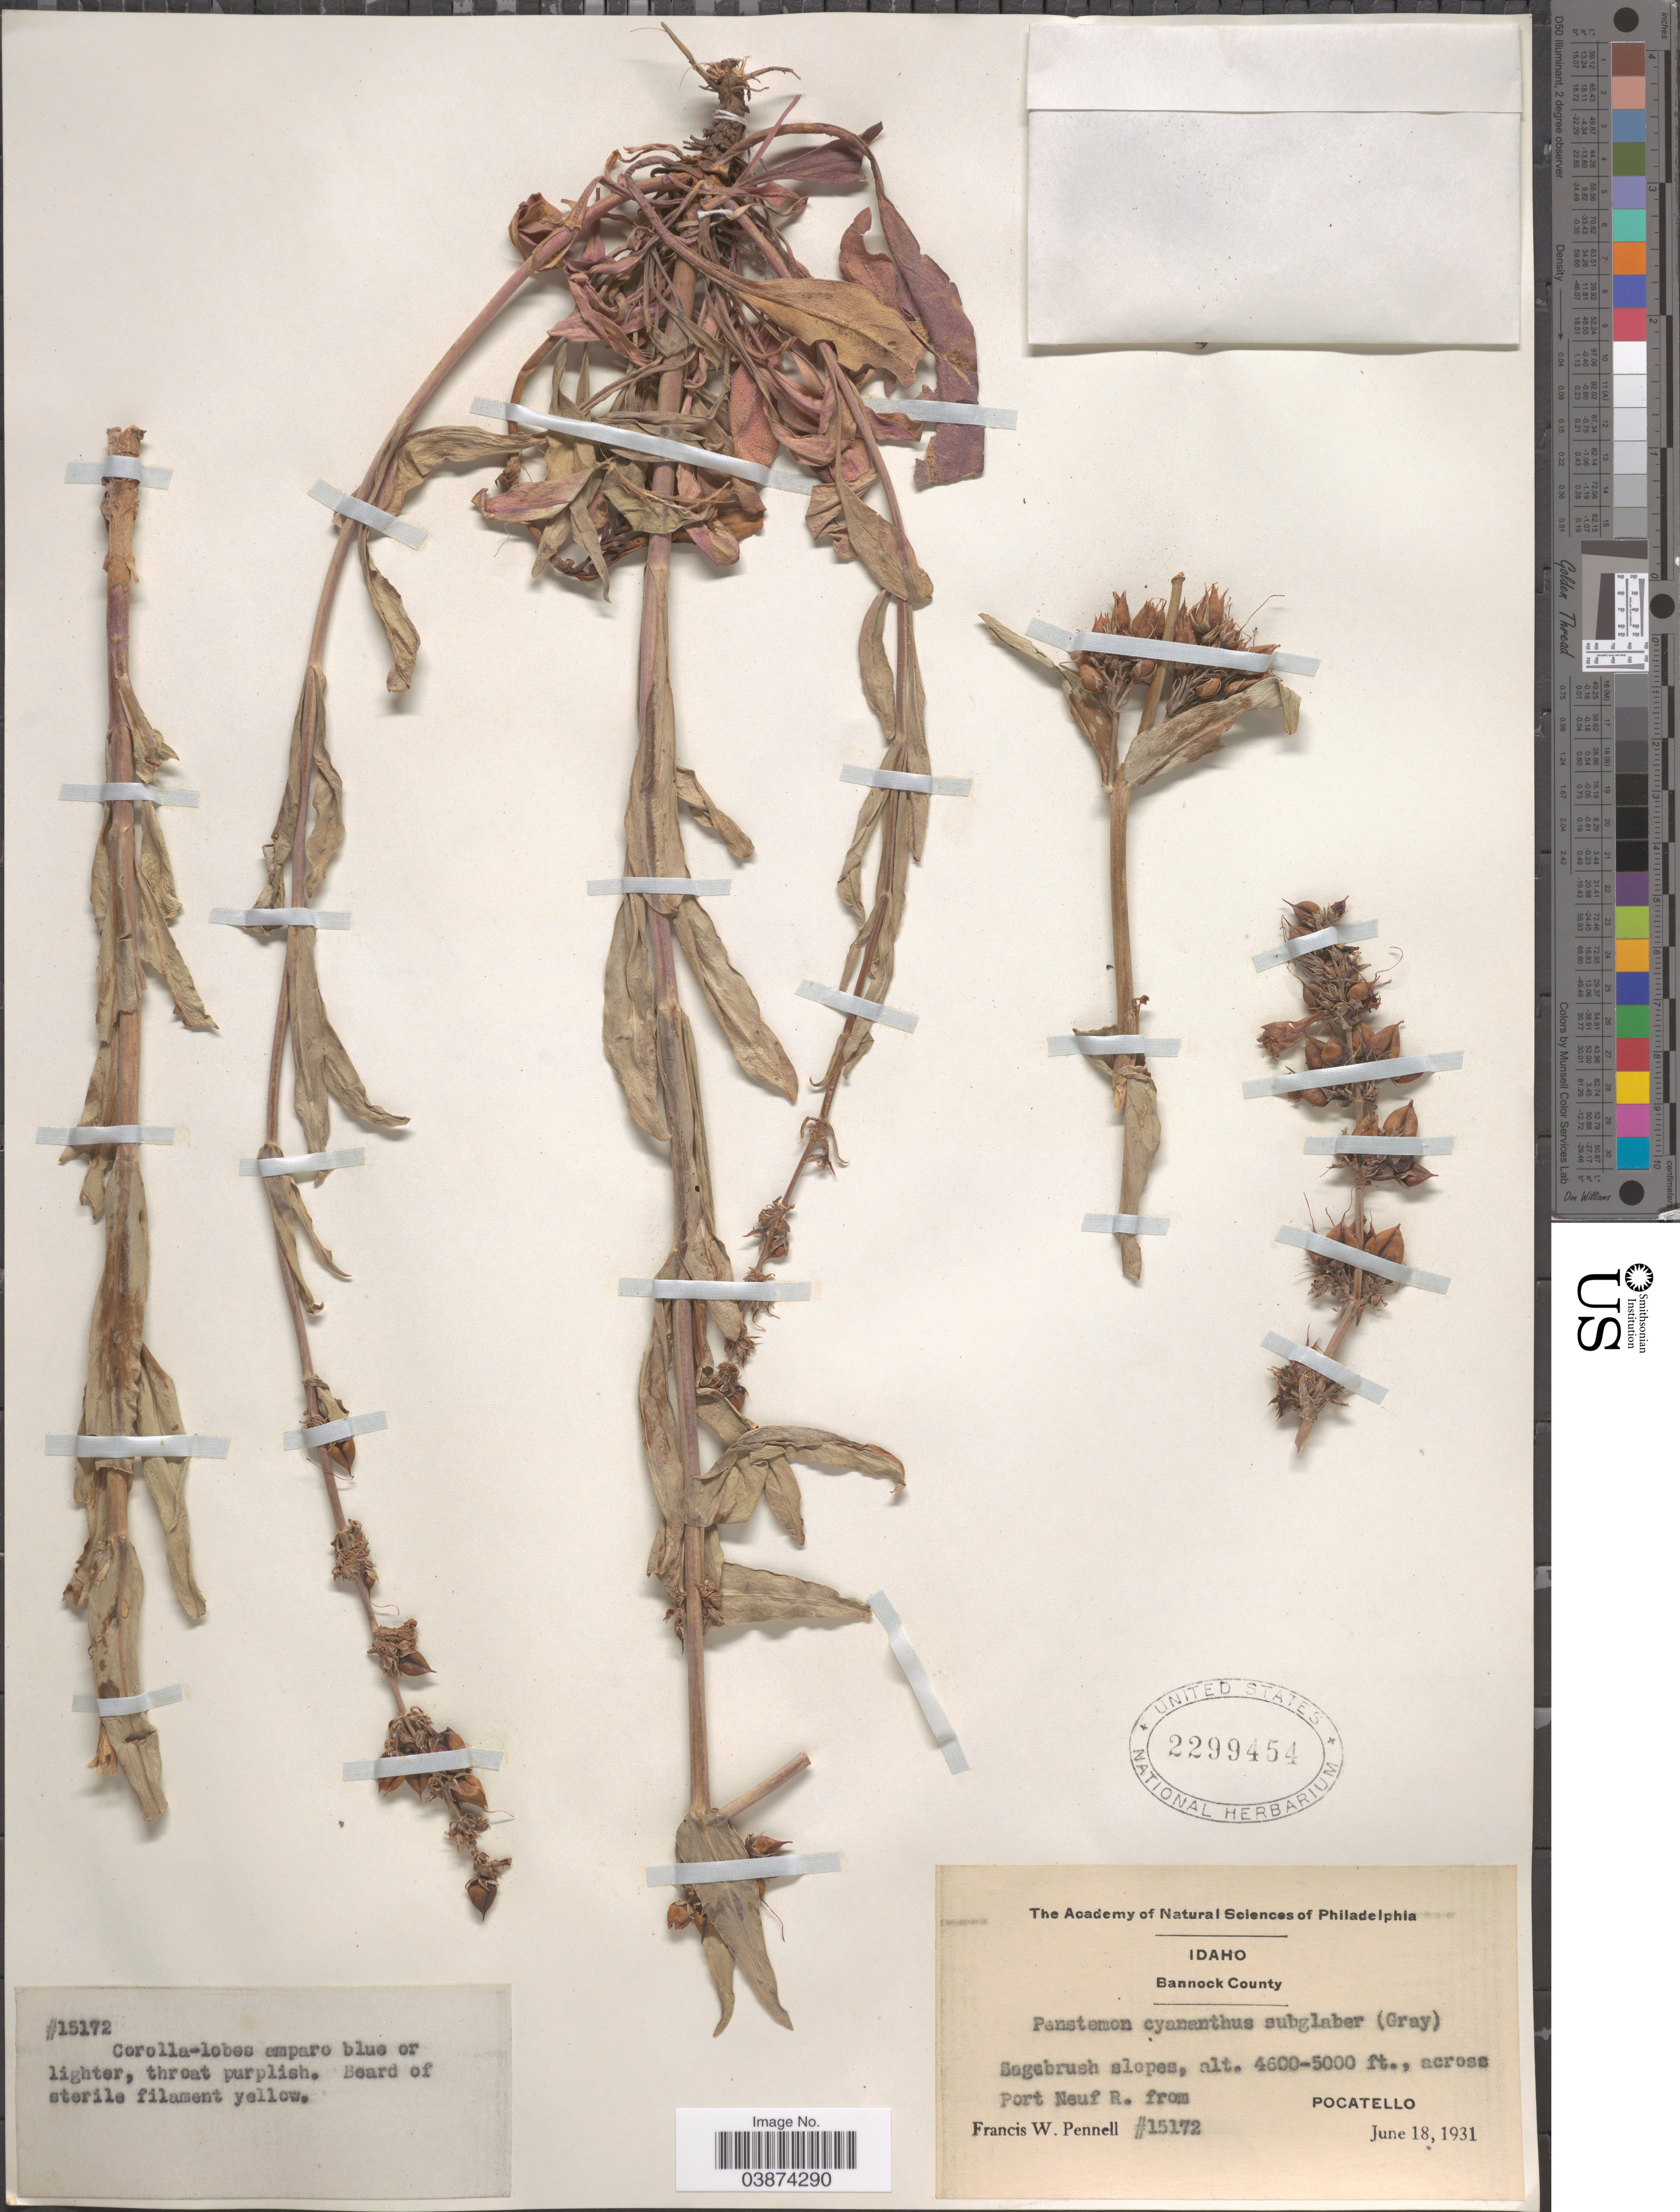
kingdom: Plantae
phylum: Tracheophyta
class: Magnoliopsida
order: Lamiales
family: Plantaginaceae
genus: Penstemon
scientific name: Penstemon cyananthus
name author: Hook.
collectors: F. W. Pennell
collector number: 15172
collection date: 1931-06-18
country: United States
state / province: Idaho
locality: Bannock County. Port Neuf R. from Pocatello.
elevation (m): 1402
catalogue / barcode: US 2299454